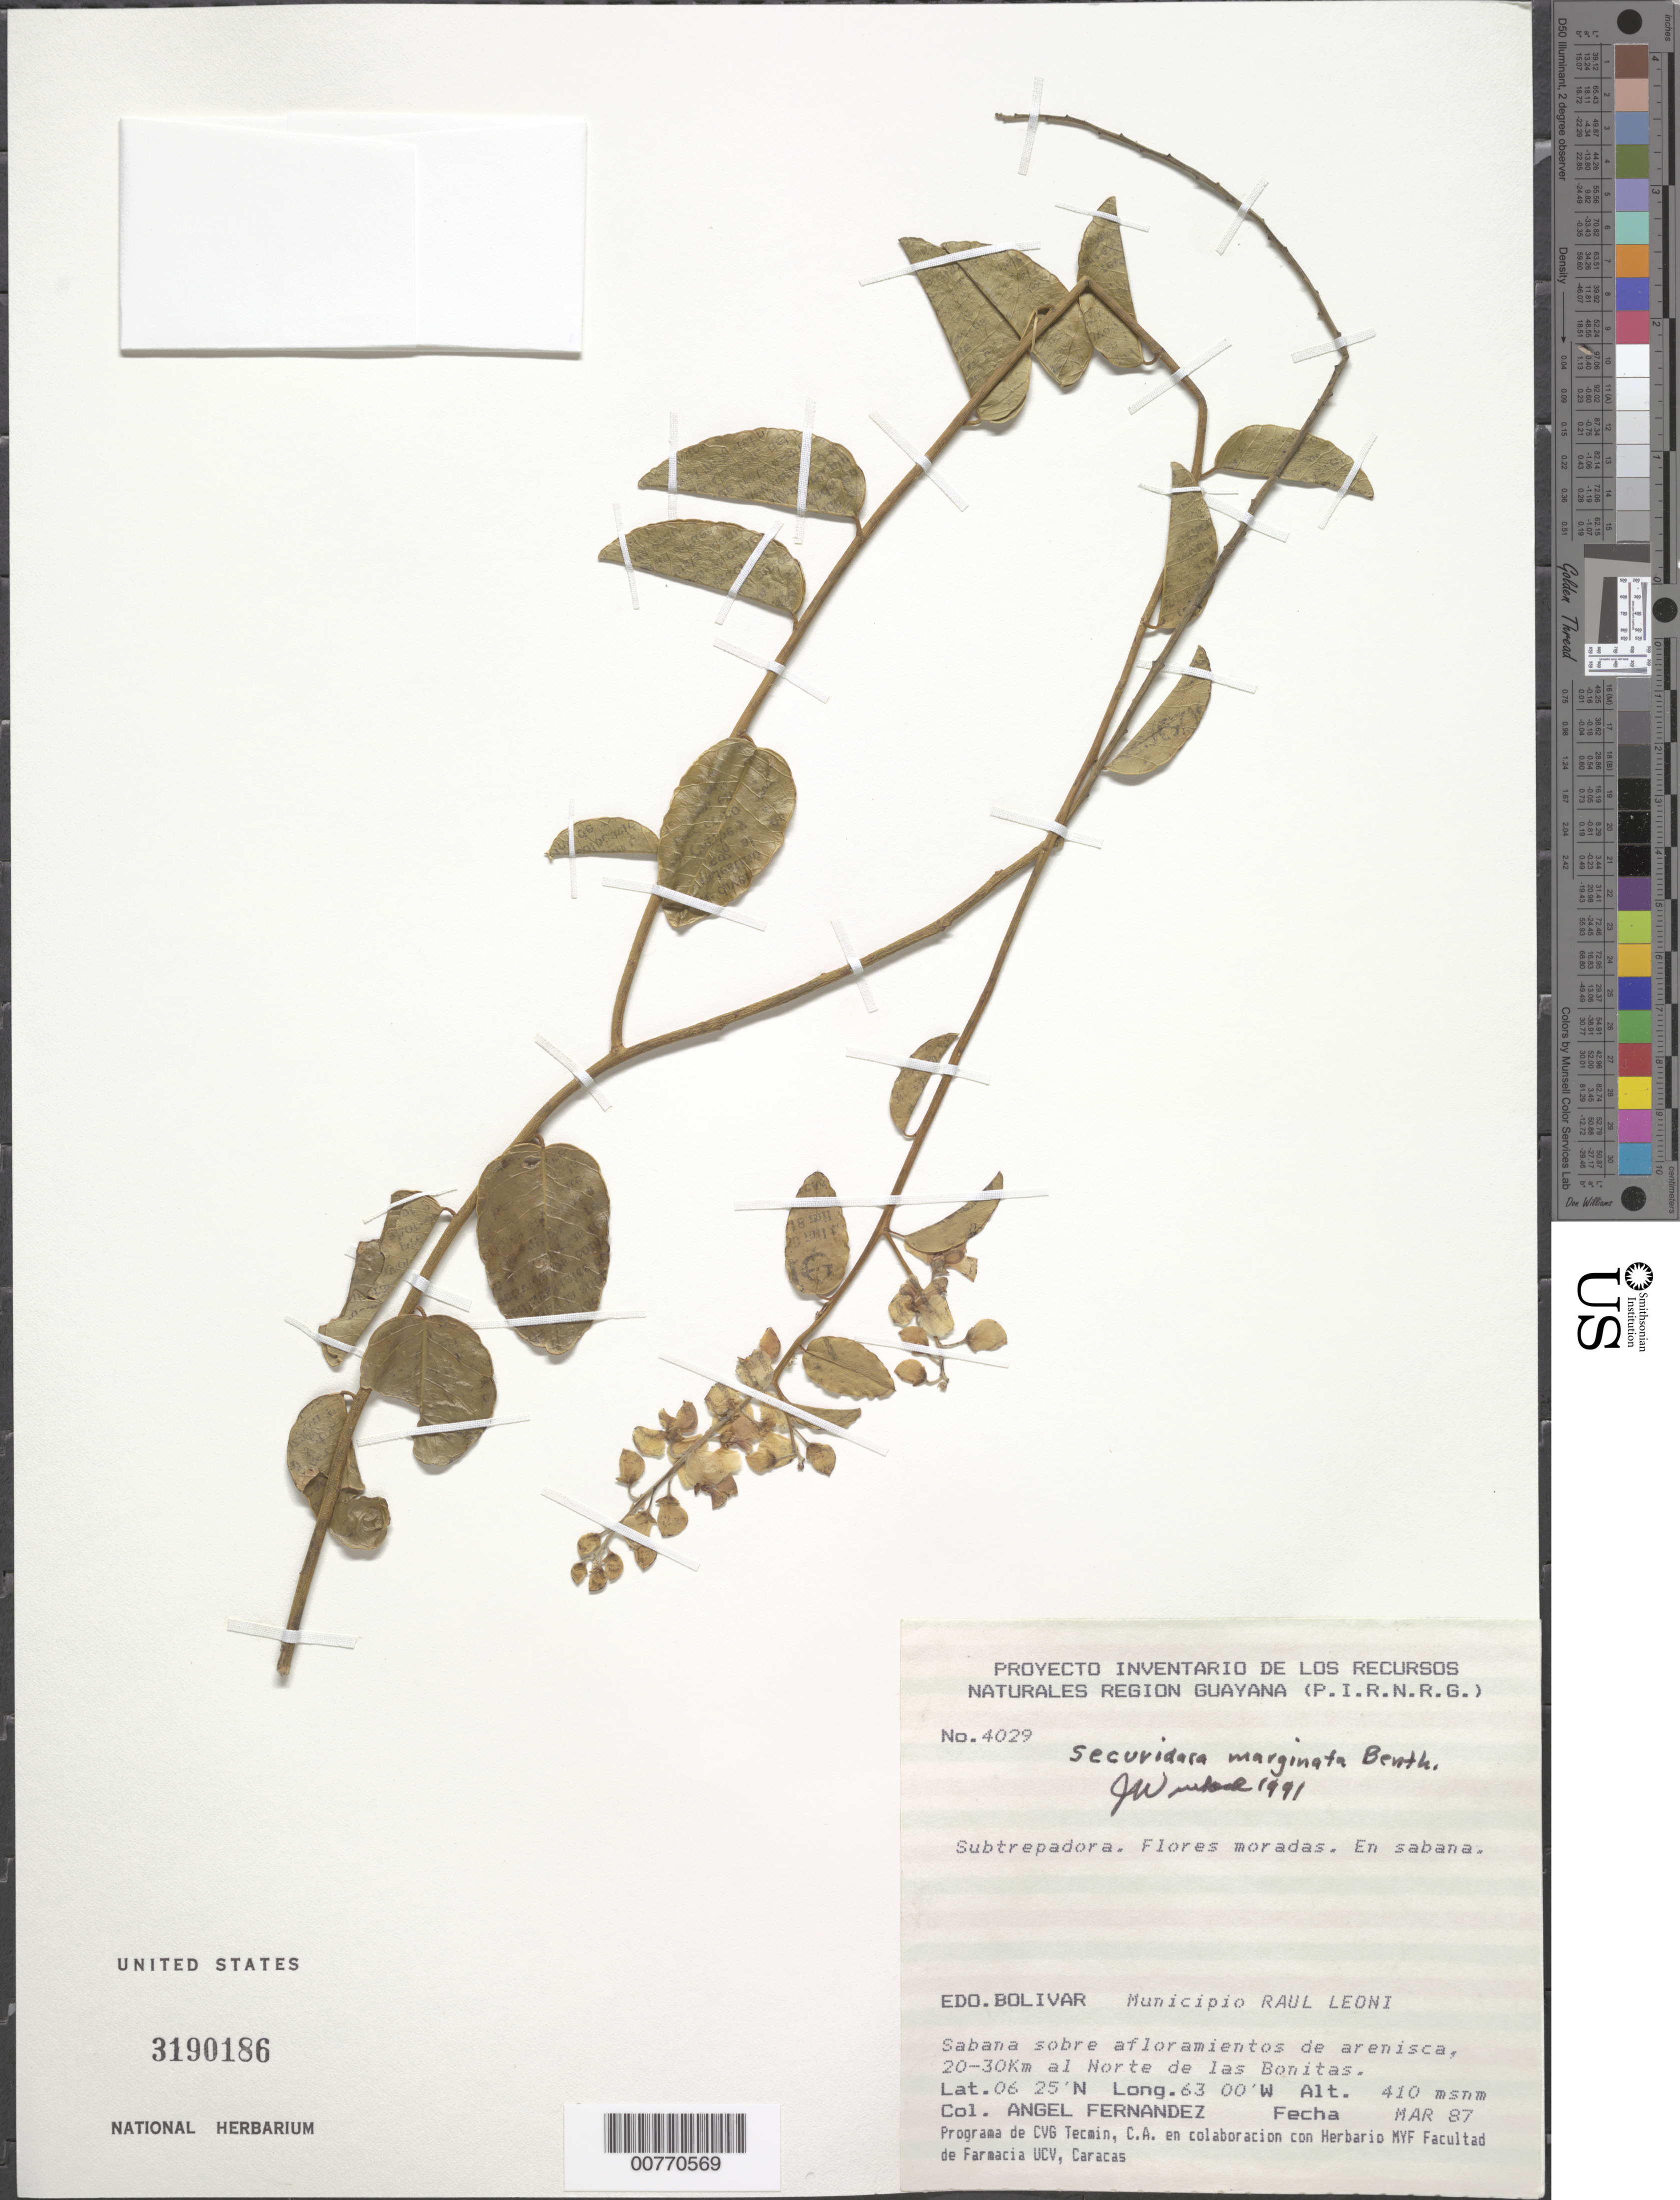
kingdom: Plantae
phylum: Tracheophyta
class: Magnoliopsida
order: Fabales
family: Polygalaceae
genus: Securidaca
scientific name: Securidaca marginata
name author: Benth.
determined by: Wurdack, John J., (US), US (UNITED STATES)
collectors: A. Fernández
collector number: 4029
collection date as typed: Mar-87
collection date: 1987-03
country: Venezuela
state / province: Bolívar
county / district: Angostura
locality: Mun. Raúl Leoni [=Angostura], 20-30 km N de las Bonitas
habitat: Savanna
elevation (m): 410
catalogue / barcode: US 3190186